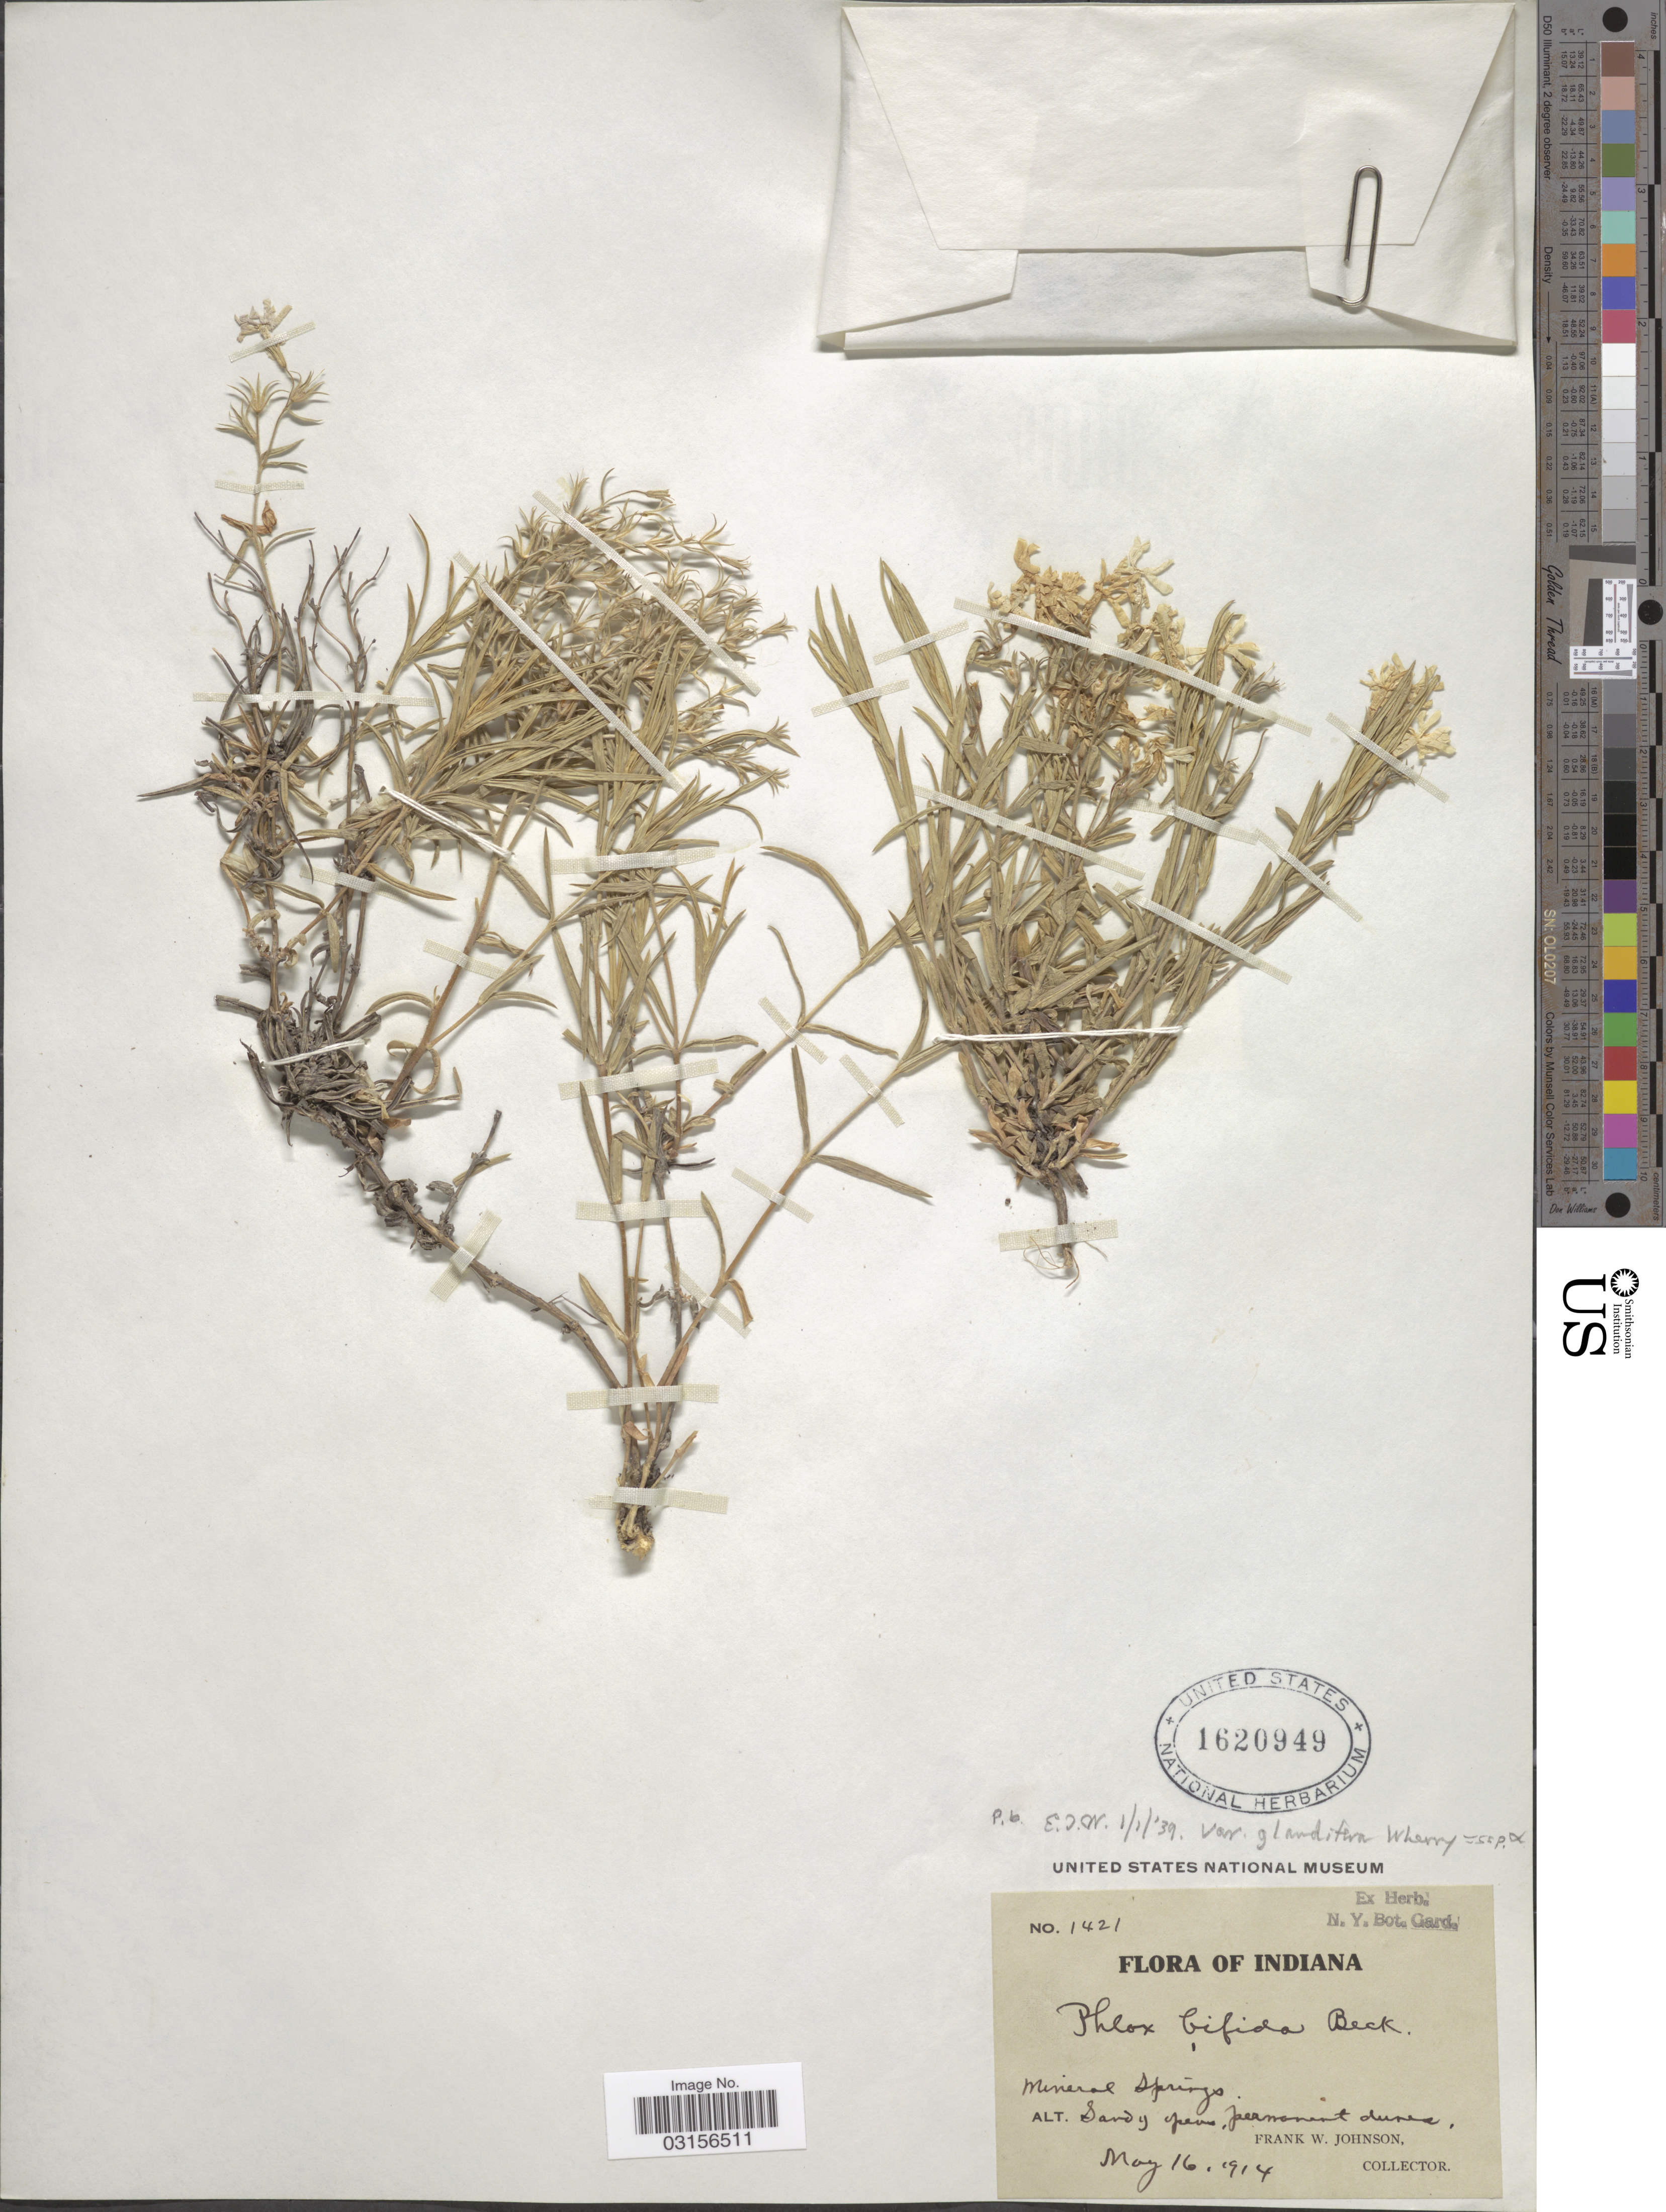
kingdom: Plantae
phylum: Tracheophyta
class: Magnoliopsida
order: Ericales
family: Polemoniaceae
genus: Phlox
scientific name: Phlox bifida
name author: L.C. Beck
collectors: F. W. Johnson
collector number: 1421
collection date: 1914-05-16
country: United States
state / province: Indiana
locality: Mineral Springs.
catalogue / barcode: US 1620949